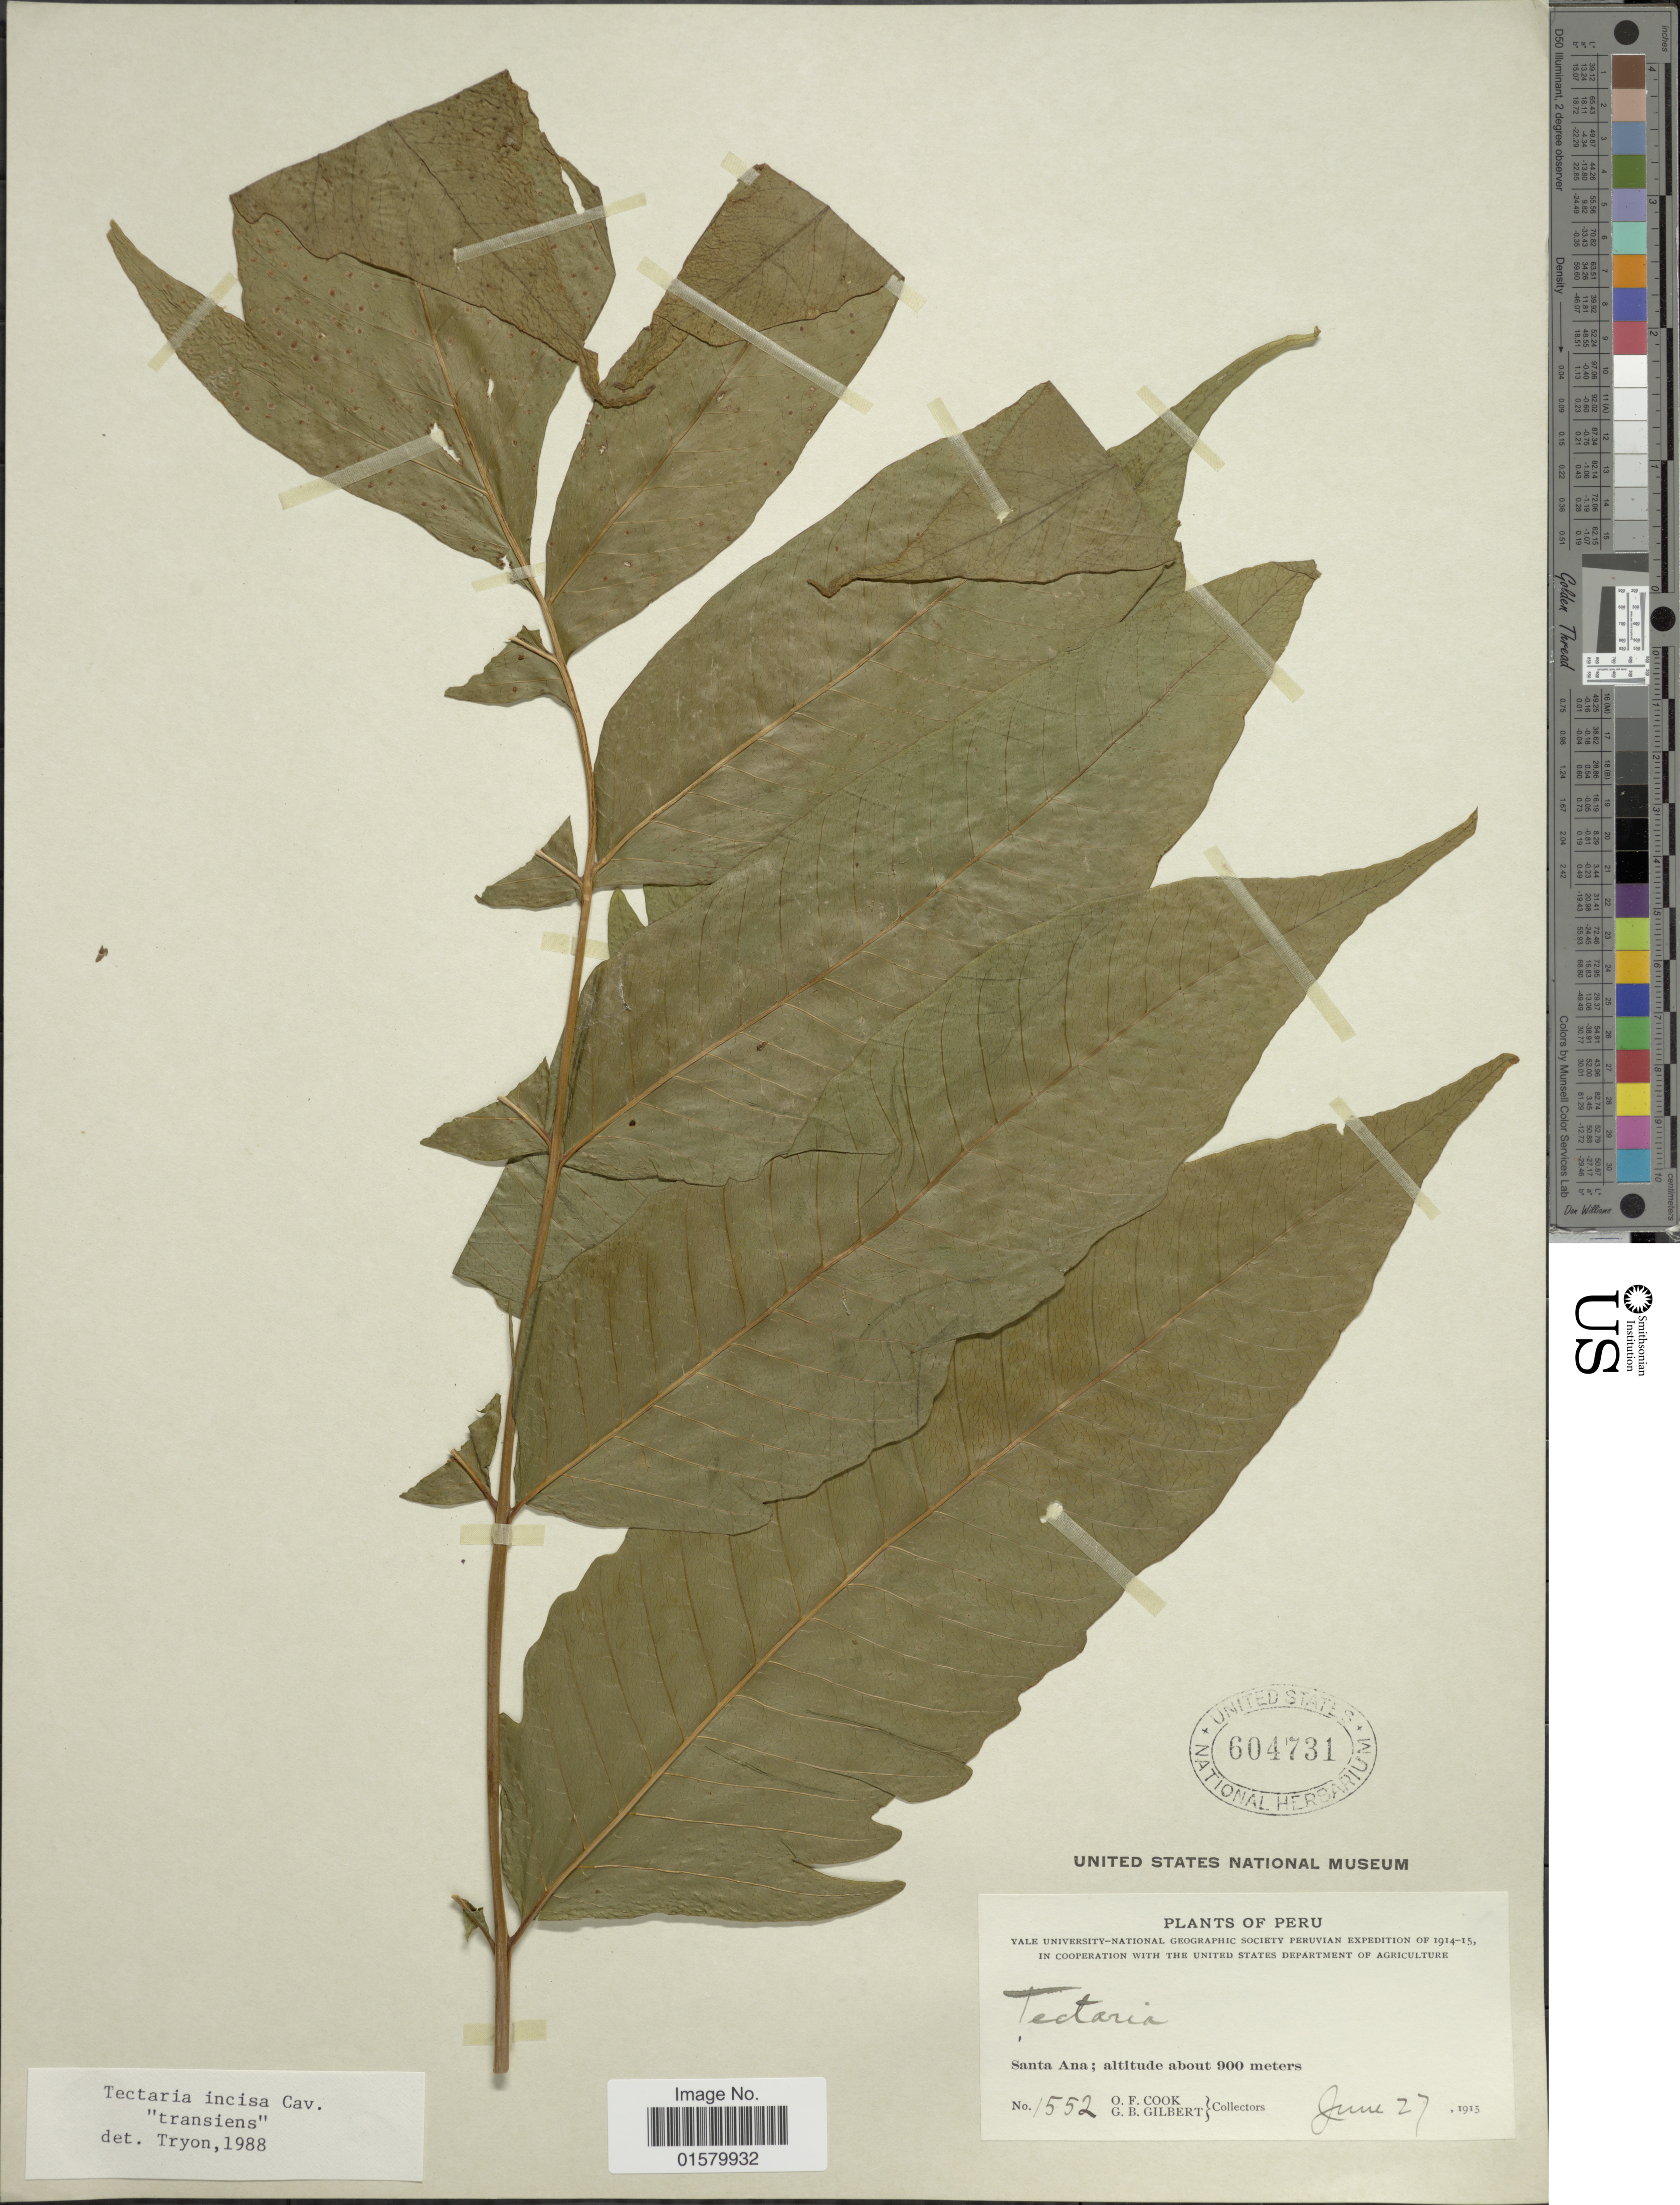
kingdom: Plantae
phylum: Tracheophyta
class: Polypodiopsida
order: Polypodiales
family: Tectariaceae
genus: Tectaria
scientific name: Tectaria transiens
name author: (C.V. Morton) A.R. Sm.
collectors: O. F. Cook & G. B. Gilbert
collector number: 1552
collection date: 1915-06-27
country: Peru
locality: Santa Ana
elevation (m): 900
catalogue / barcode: US 604731